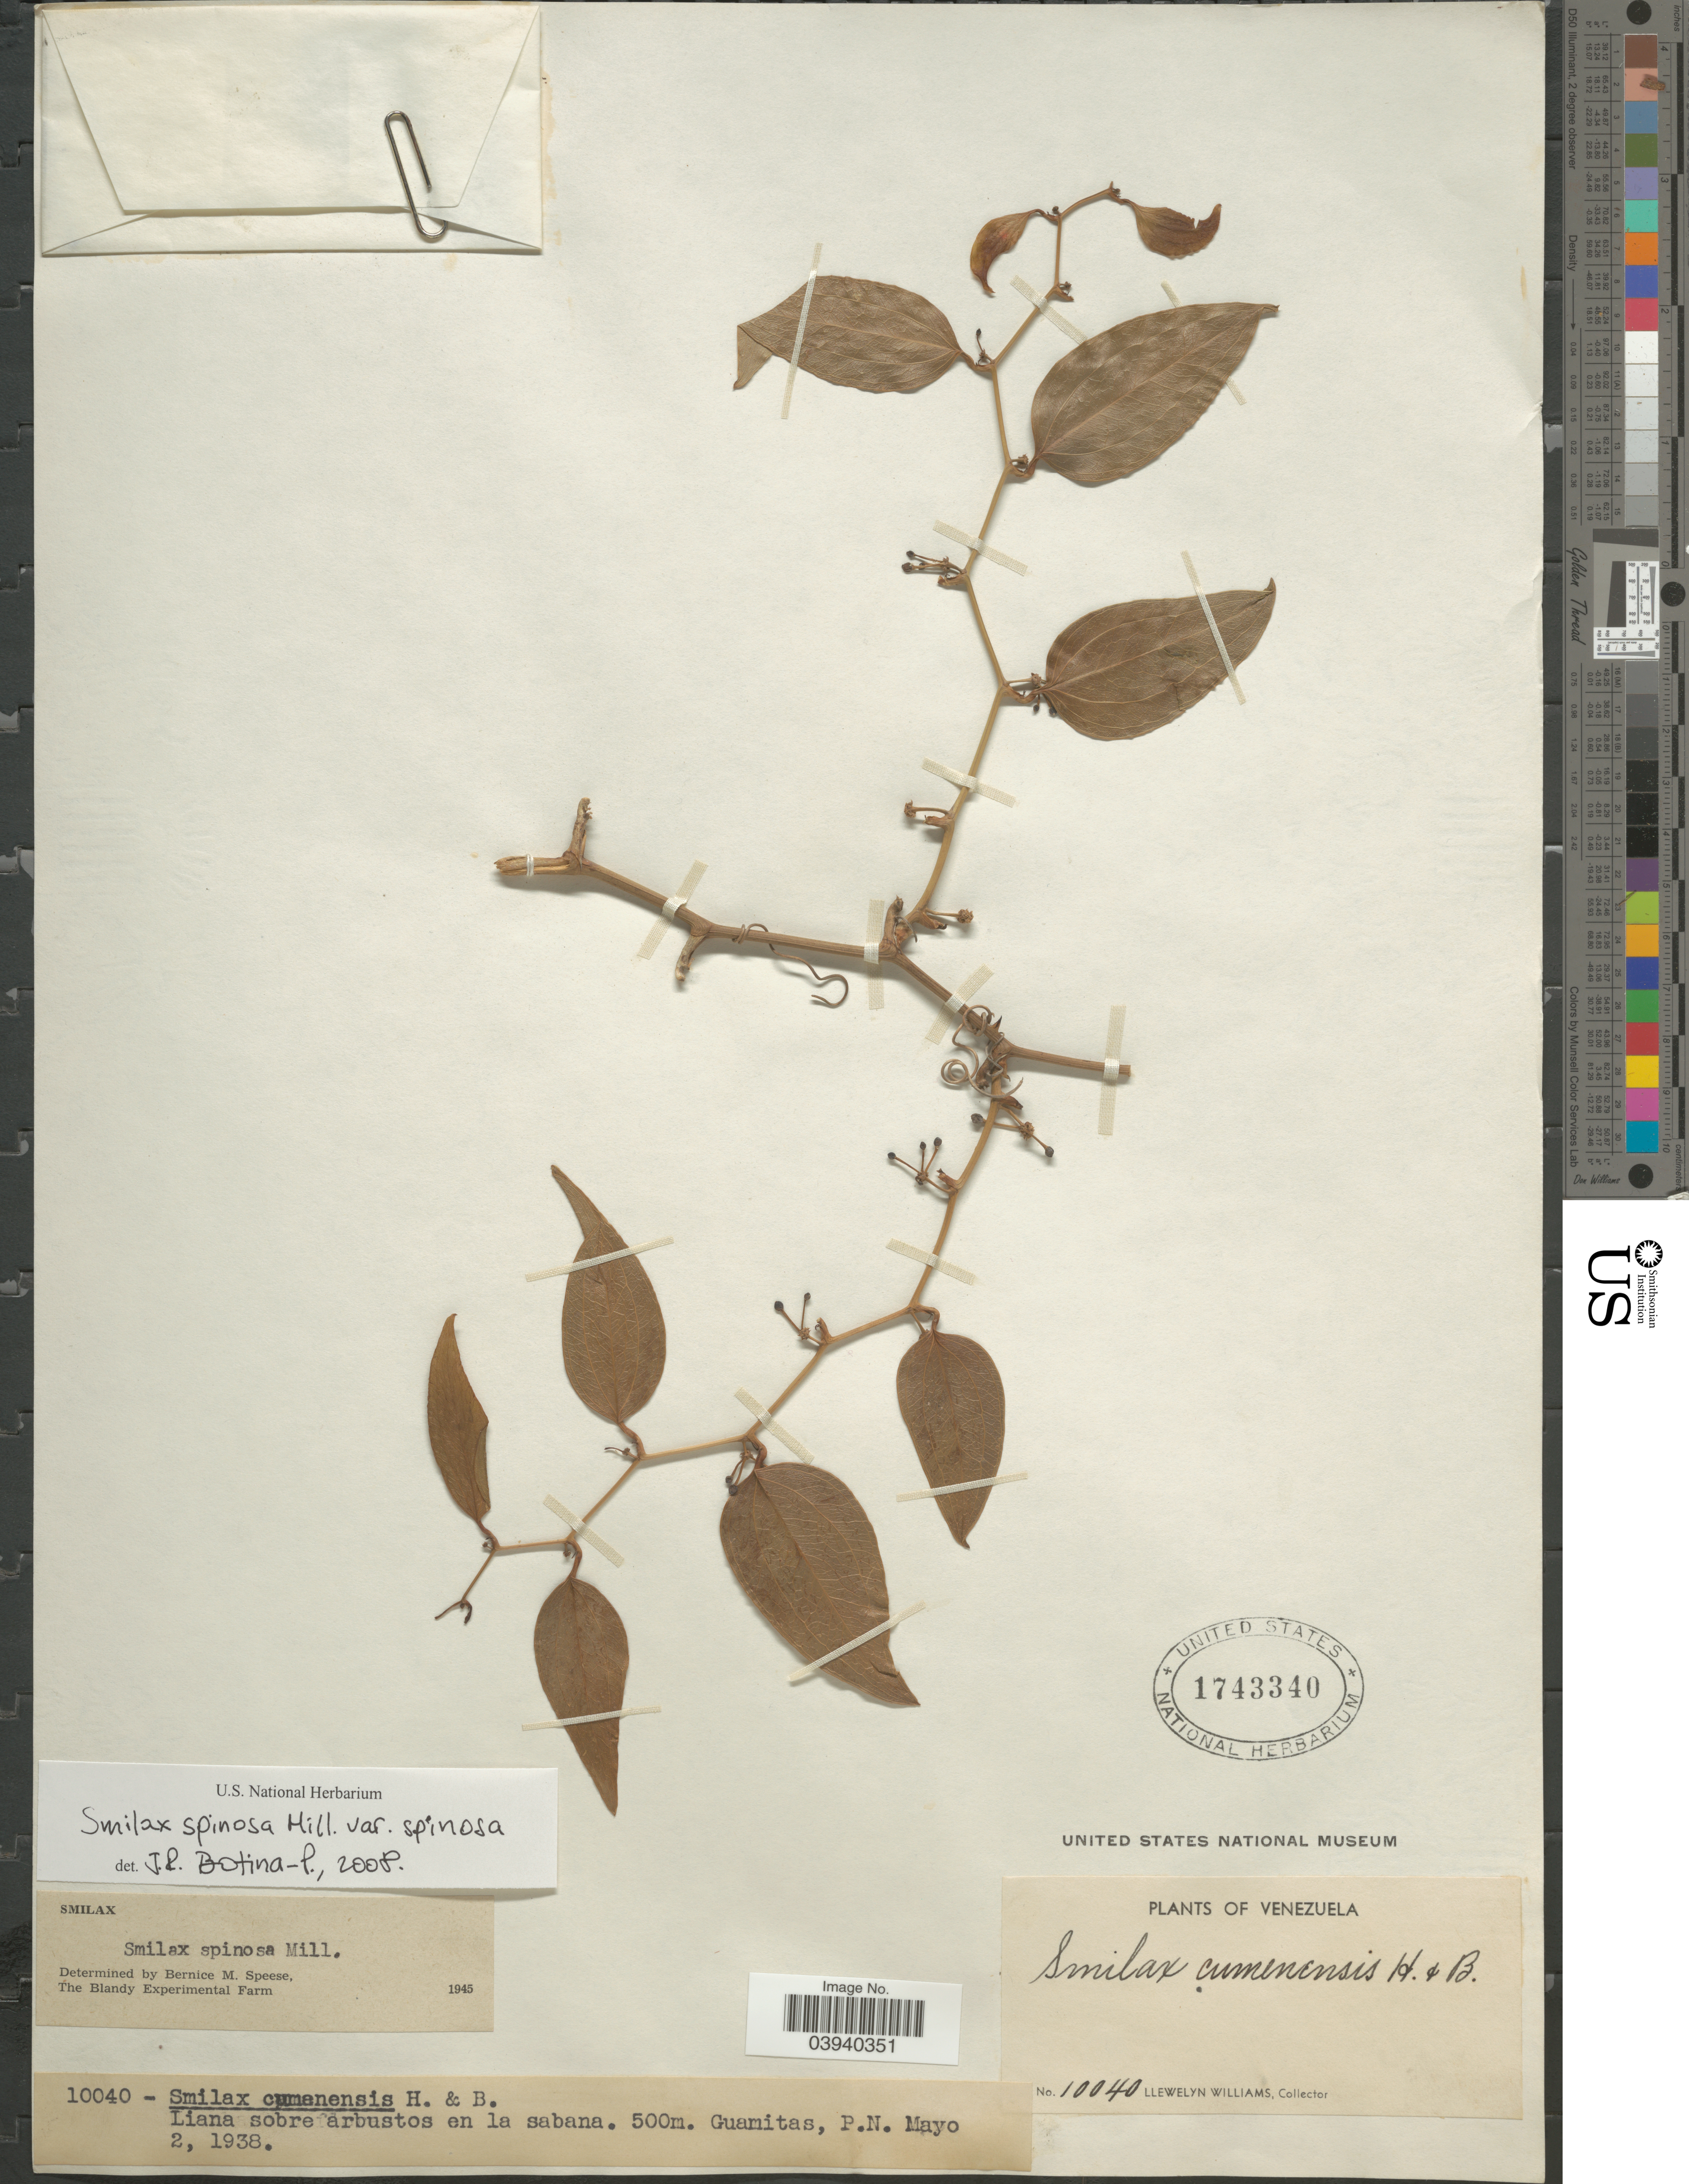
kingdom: Plantae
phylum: Tracheophyta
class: Liliopsida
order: Liliales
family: Smilacaceae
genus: Smilax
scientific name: Smilax spinosa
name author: Mill.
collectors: Ll. Williams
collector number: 10040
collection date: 1938-05-02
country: Venezuela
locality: Guamitas, P.N.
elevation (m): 500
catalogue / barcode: US 1743340